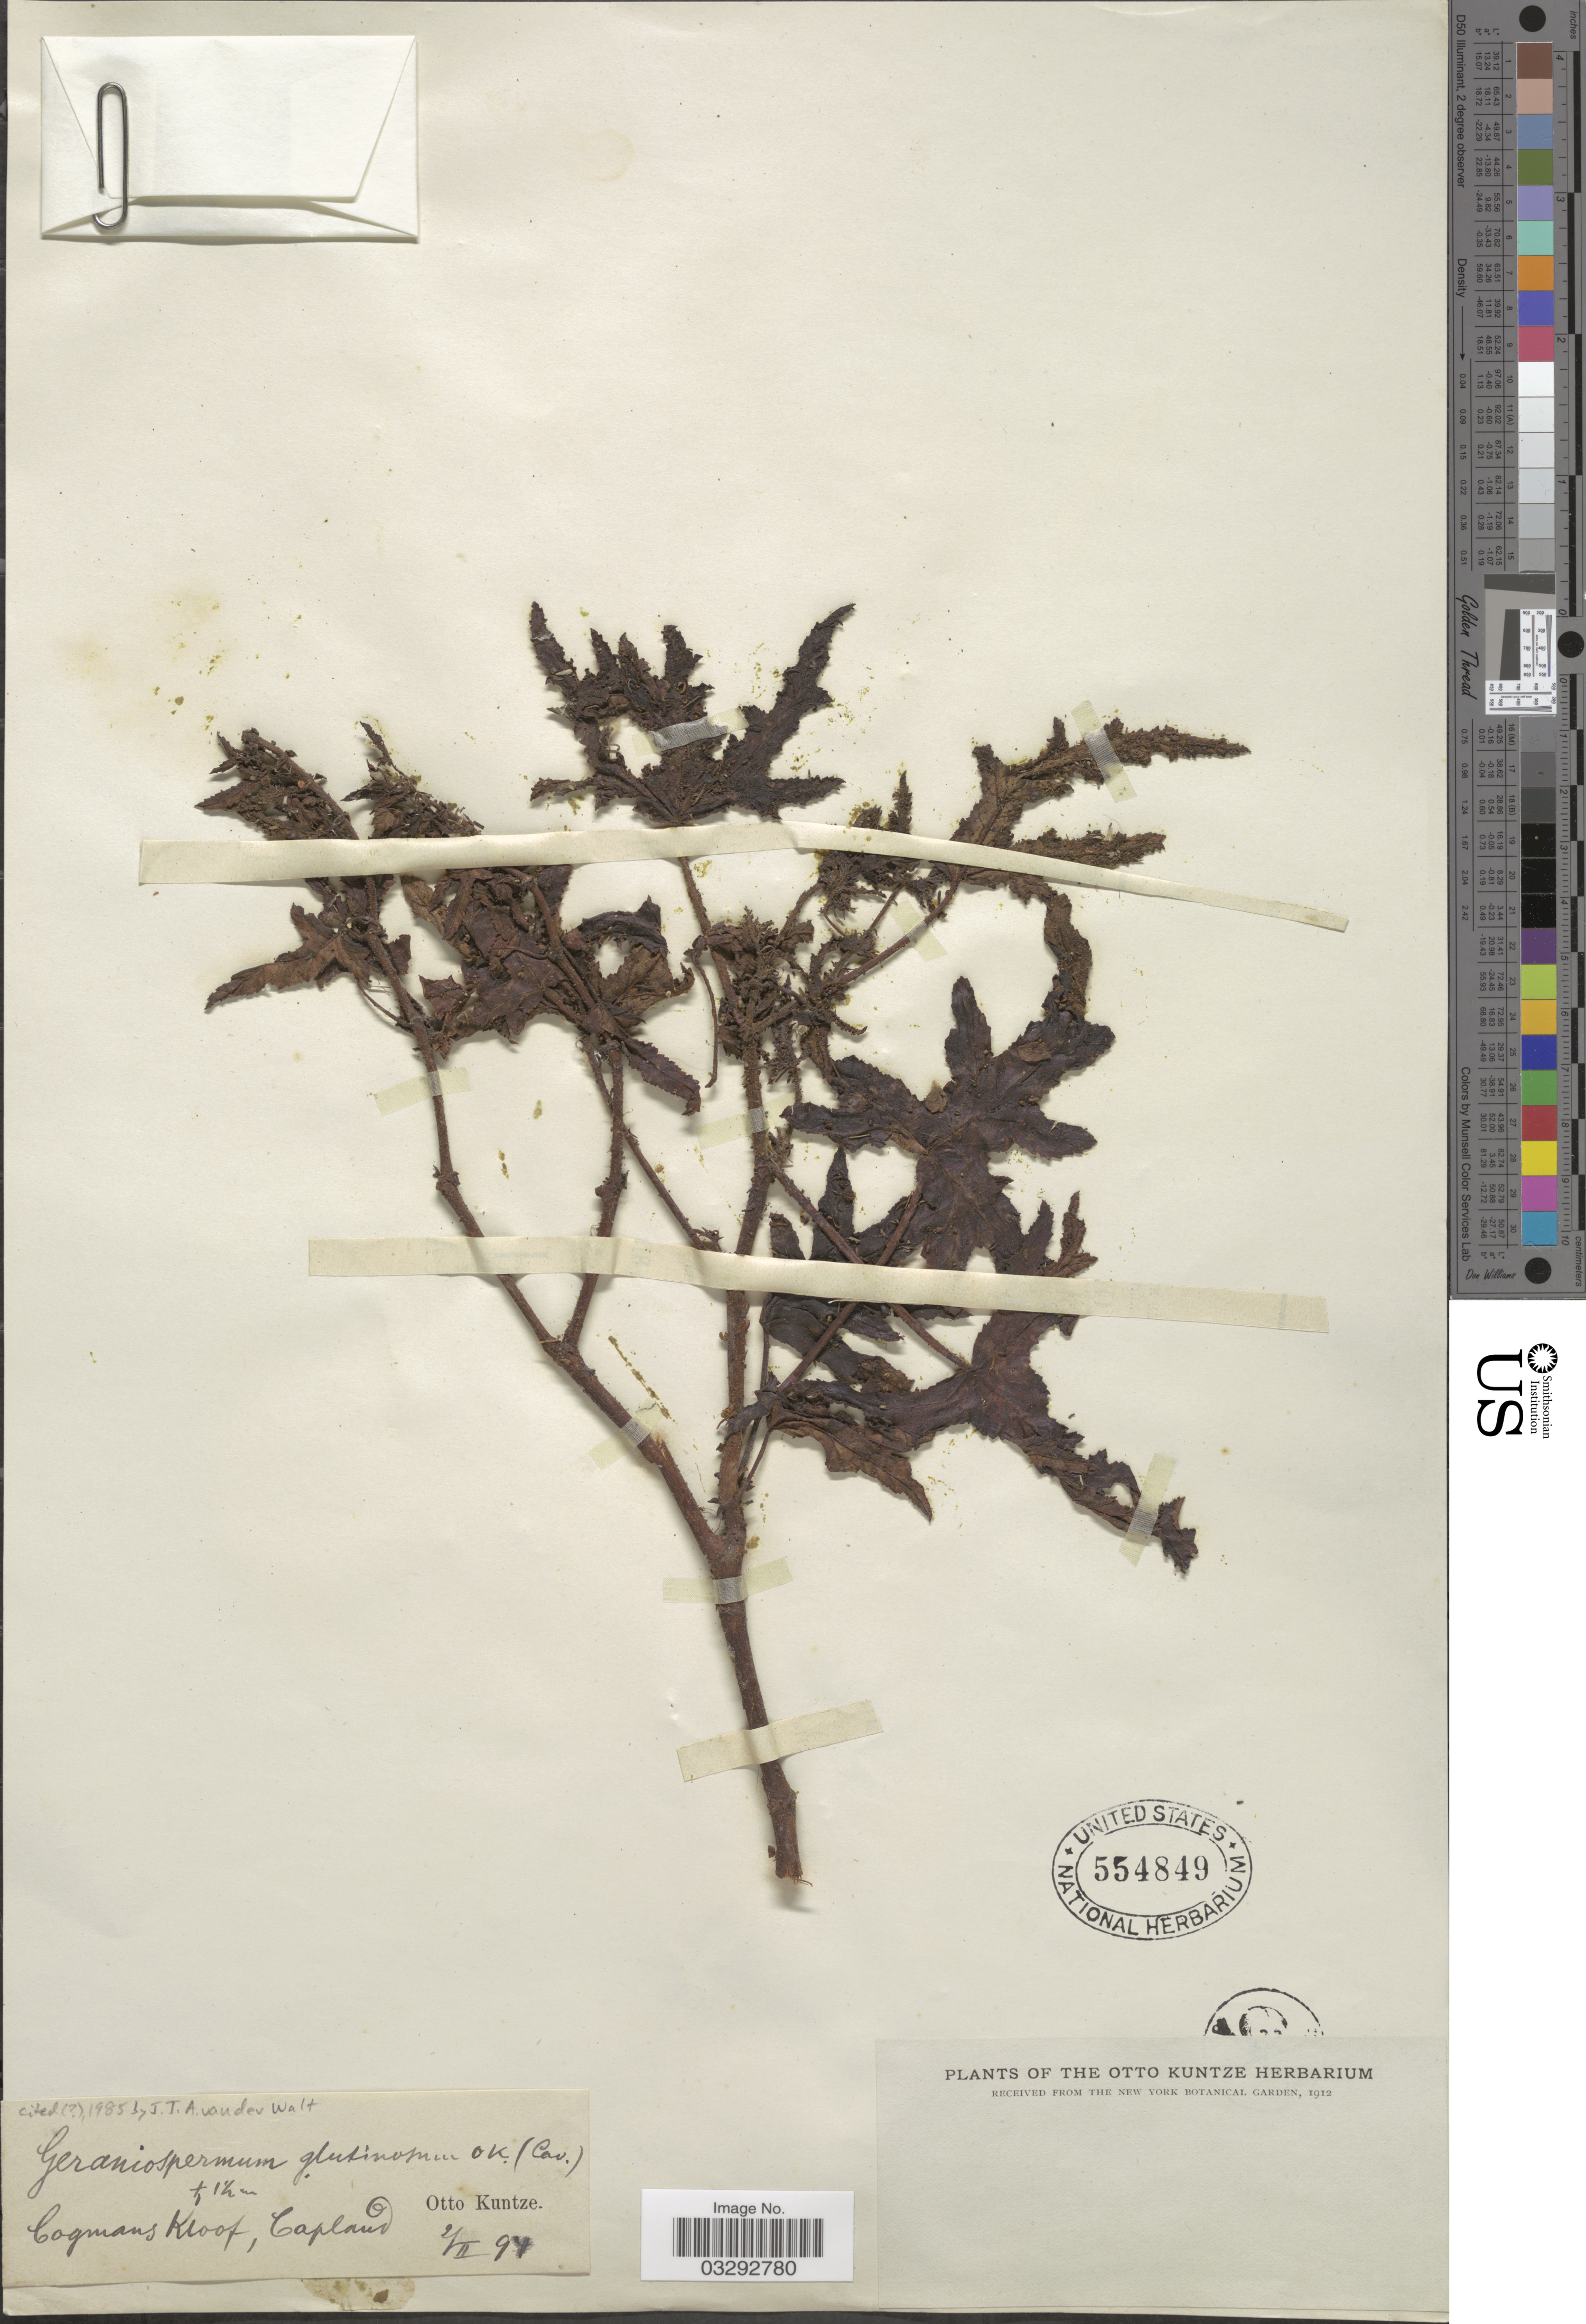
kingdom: Plantae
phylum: Tracheophyta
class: Magnoliopsida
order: Geraniales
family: Geraniaceae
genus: Pelargonium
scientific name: Pelargonium glutinosum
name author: (Jacq.) L'Hér.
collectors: C.E.O. Kuntze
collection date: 1894-02-02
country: South Africa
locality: Cogmans Kloof, Capland.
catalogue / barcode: US 554849